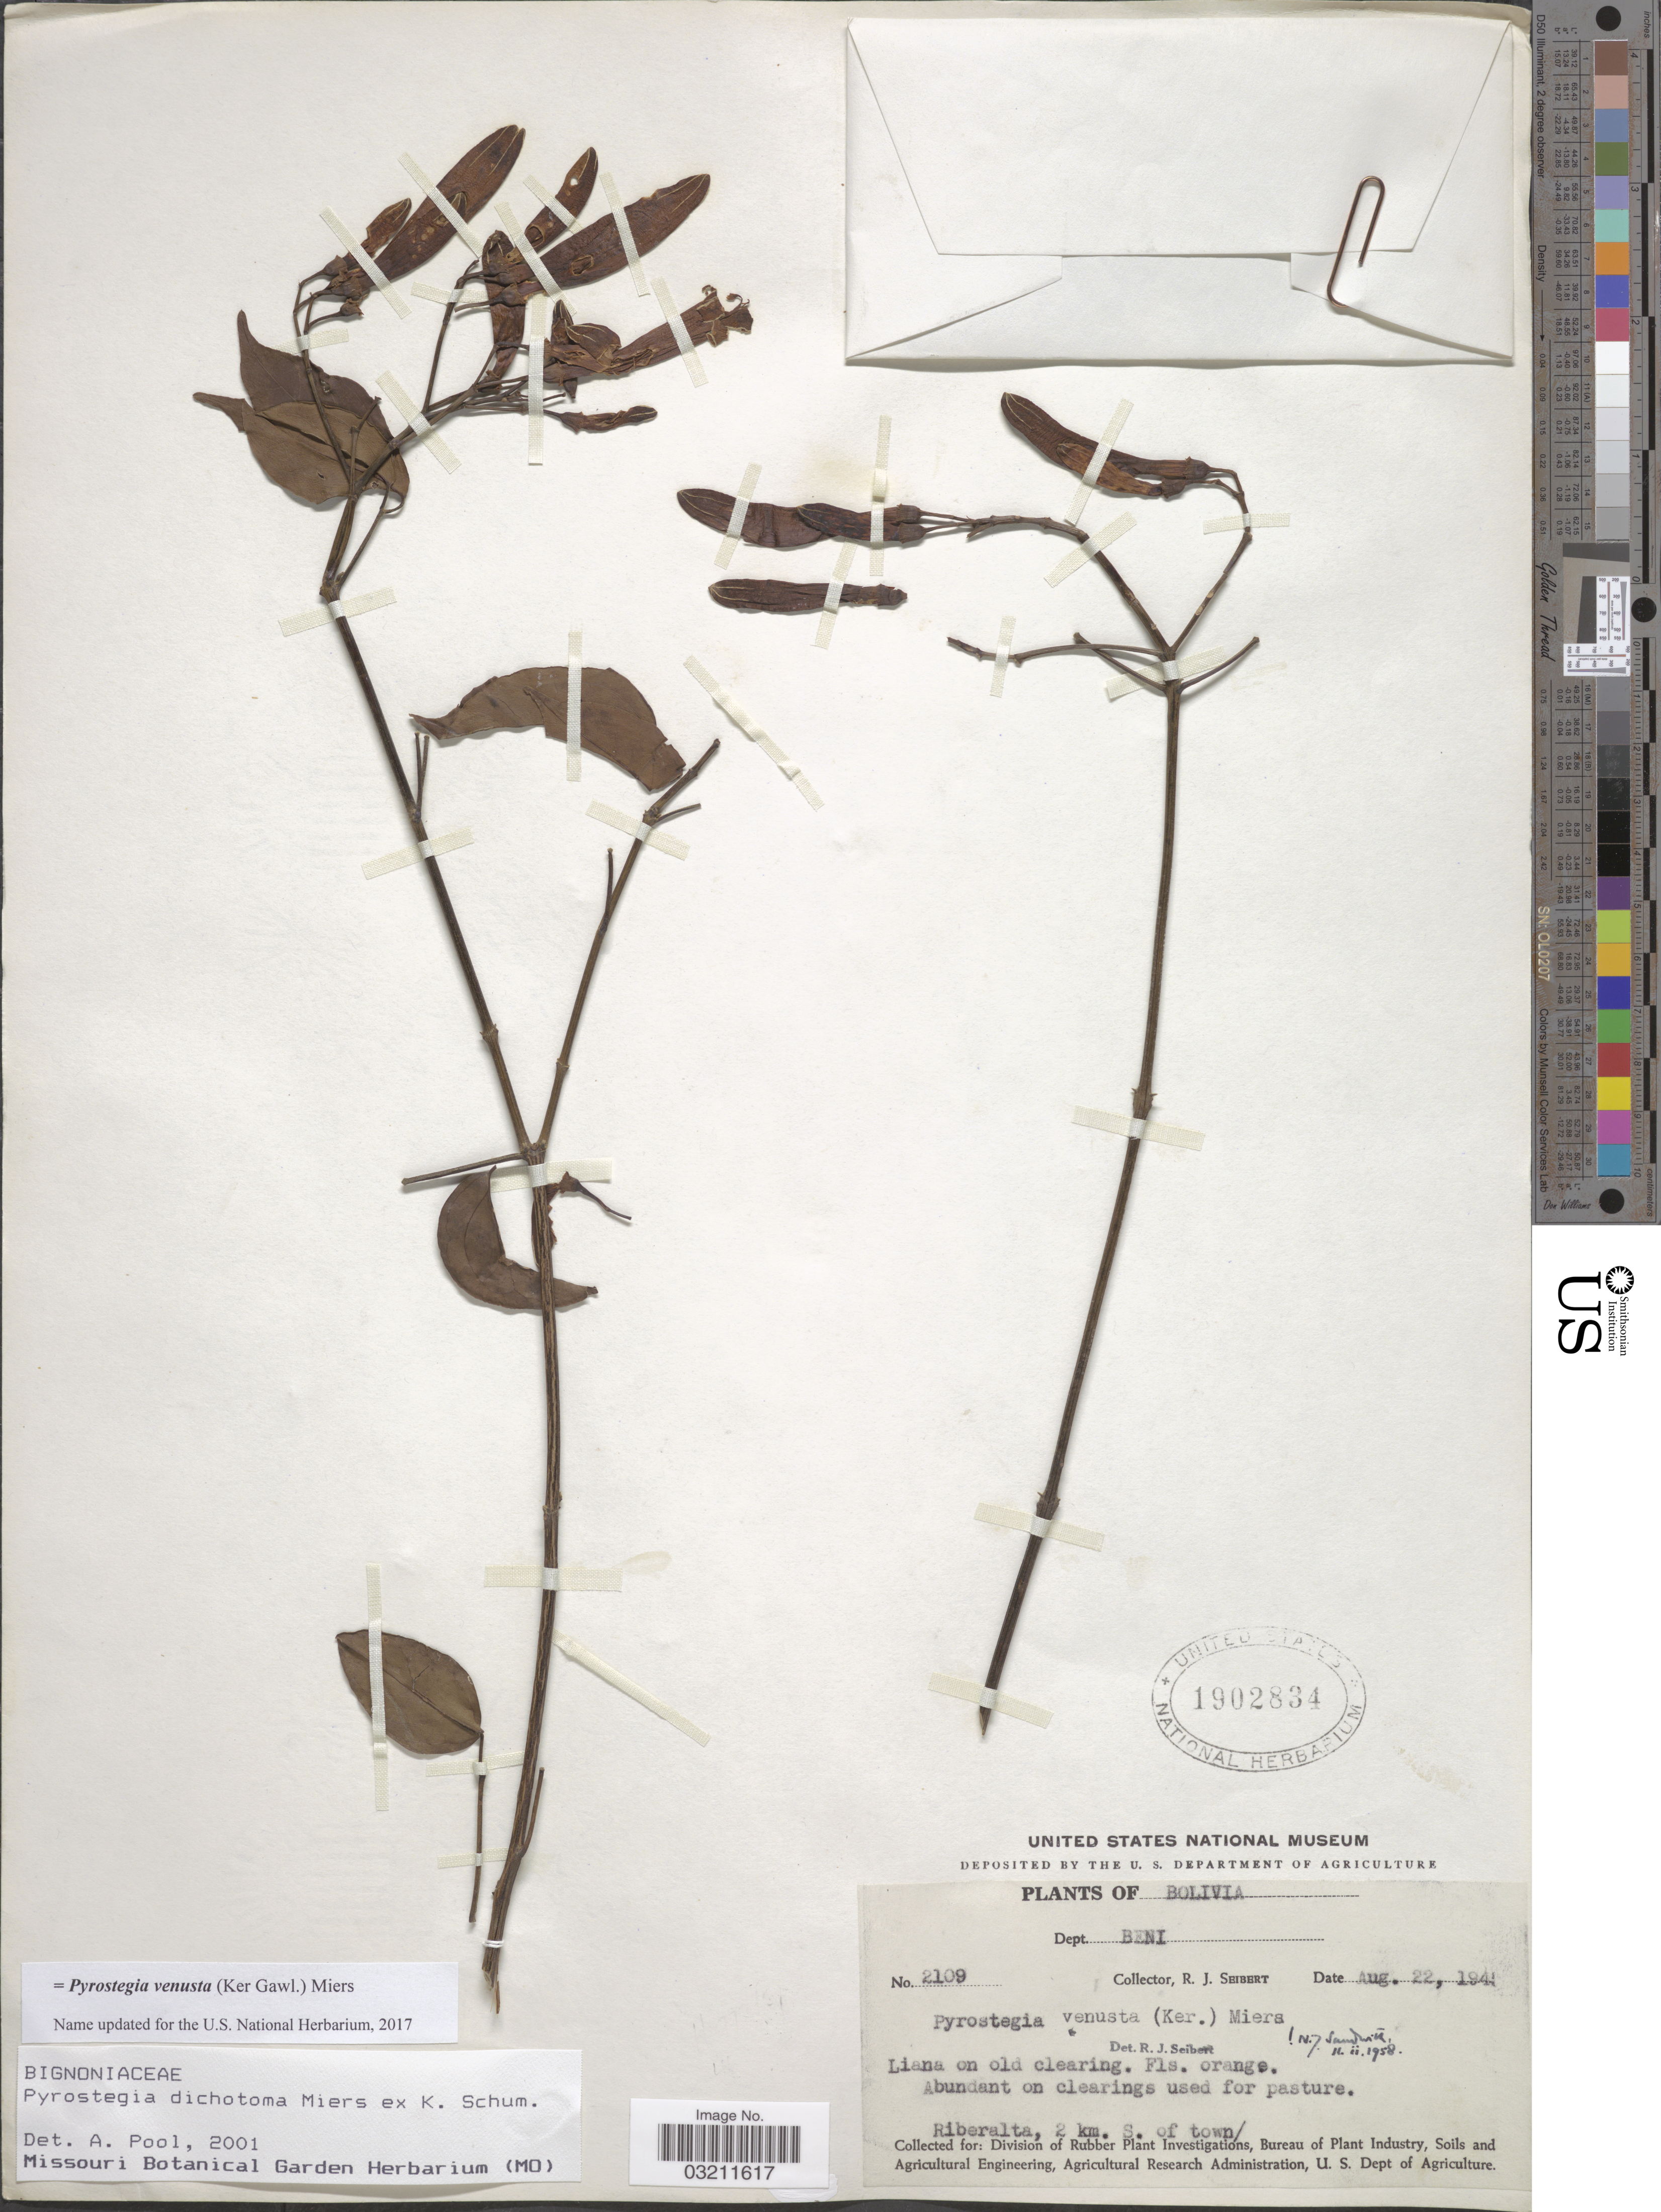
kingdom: Plantae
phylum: Tracheophyta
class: Magnoliopsida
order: Lamiales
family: Bignoniaceae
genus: Pyrostegia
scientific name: Pyrostegia venusta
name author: (Ker Gawl.) Miers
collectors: R. J. Seibert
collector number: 2109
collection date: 1945-08-22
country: Bolivia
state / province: Beni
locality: Dept. Beni. Riberalta, 2 km. S. of town.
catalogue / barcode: US 1902834